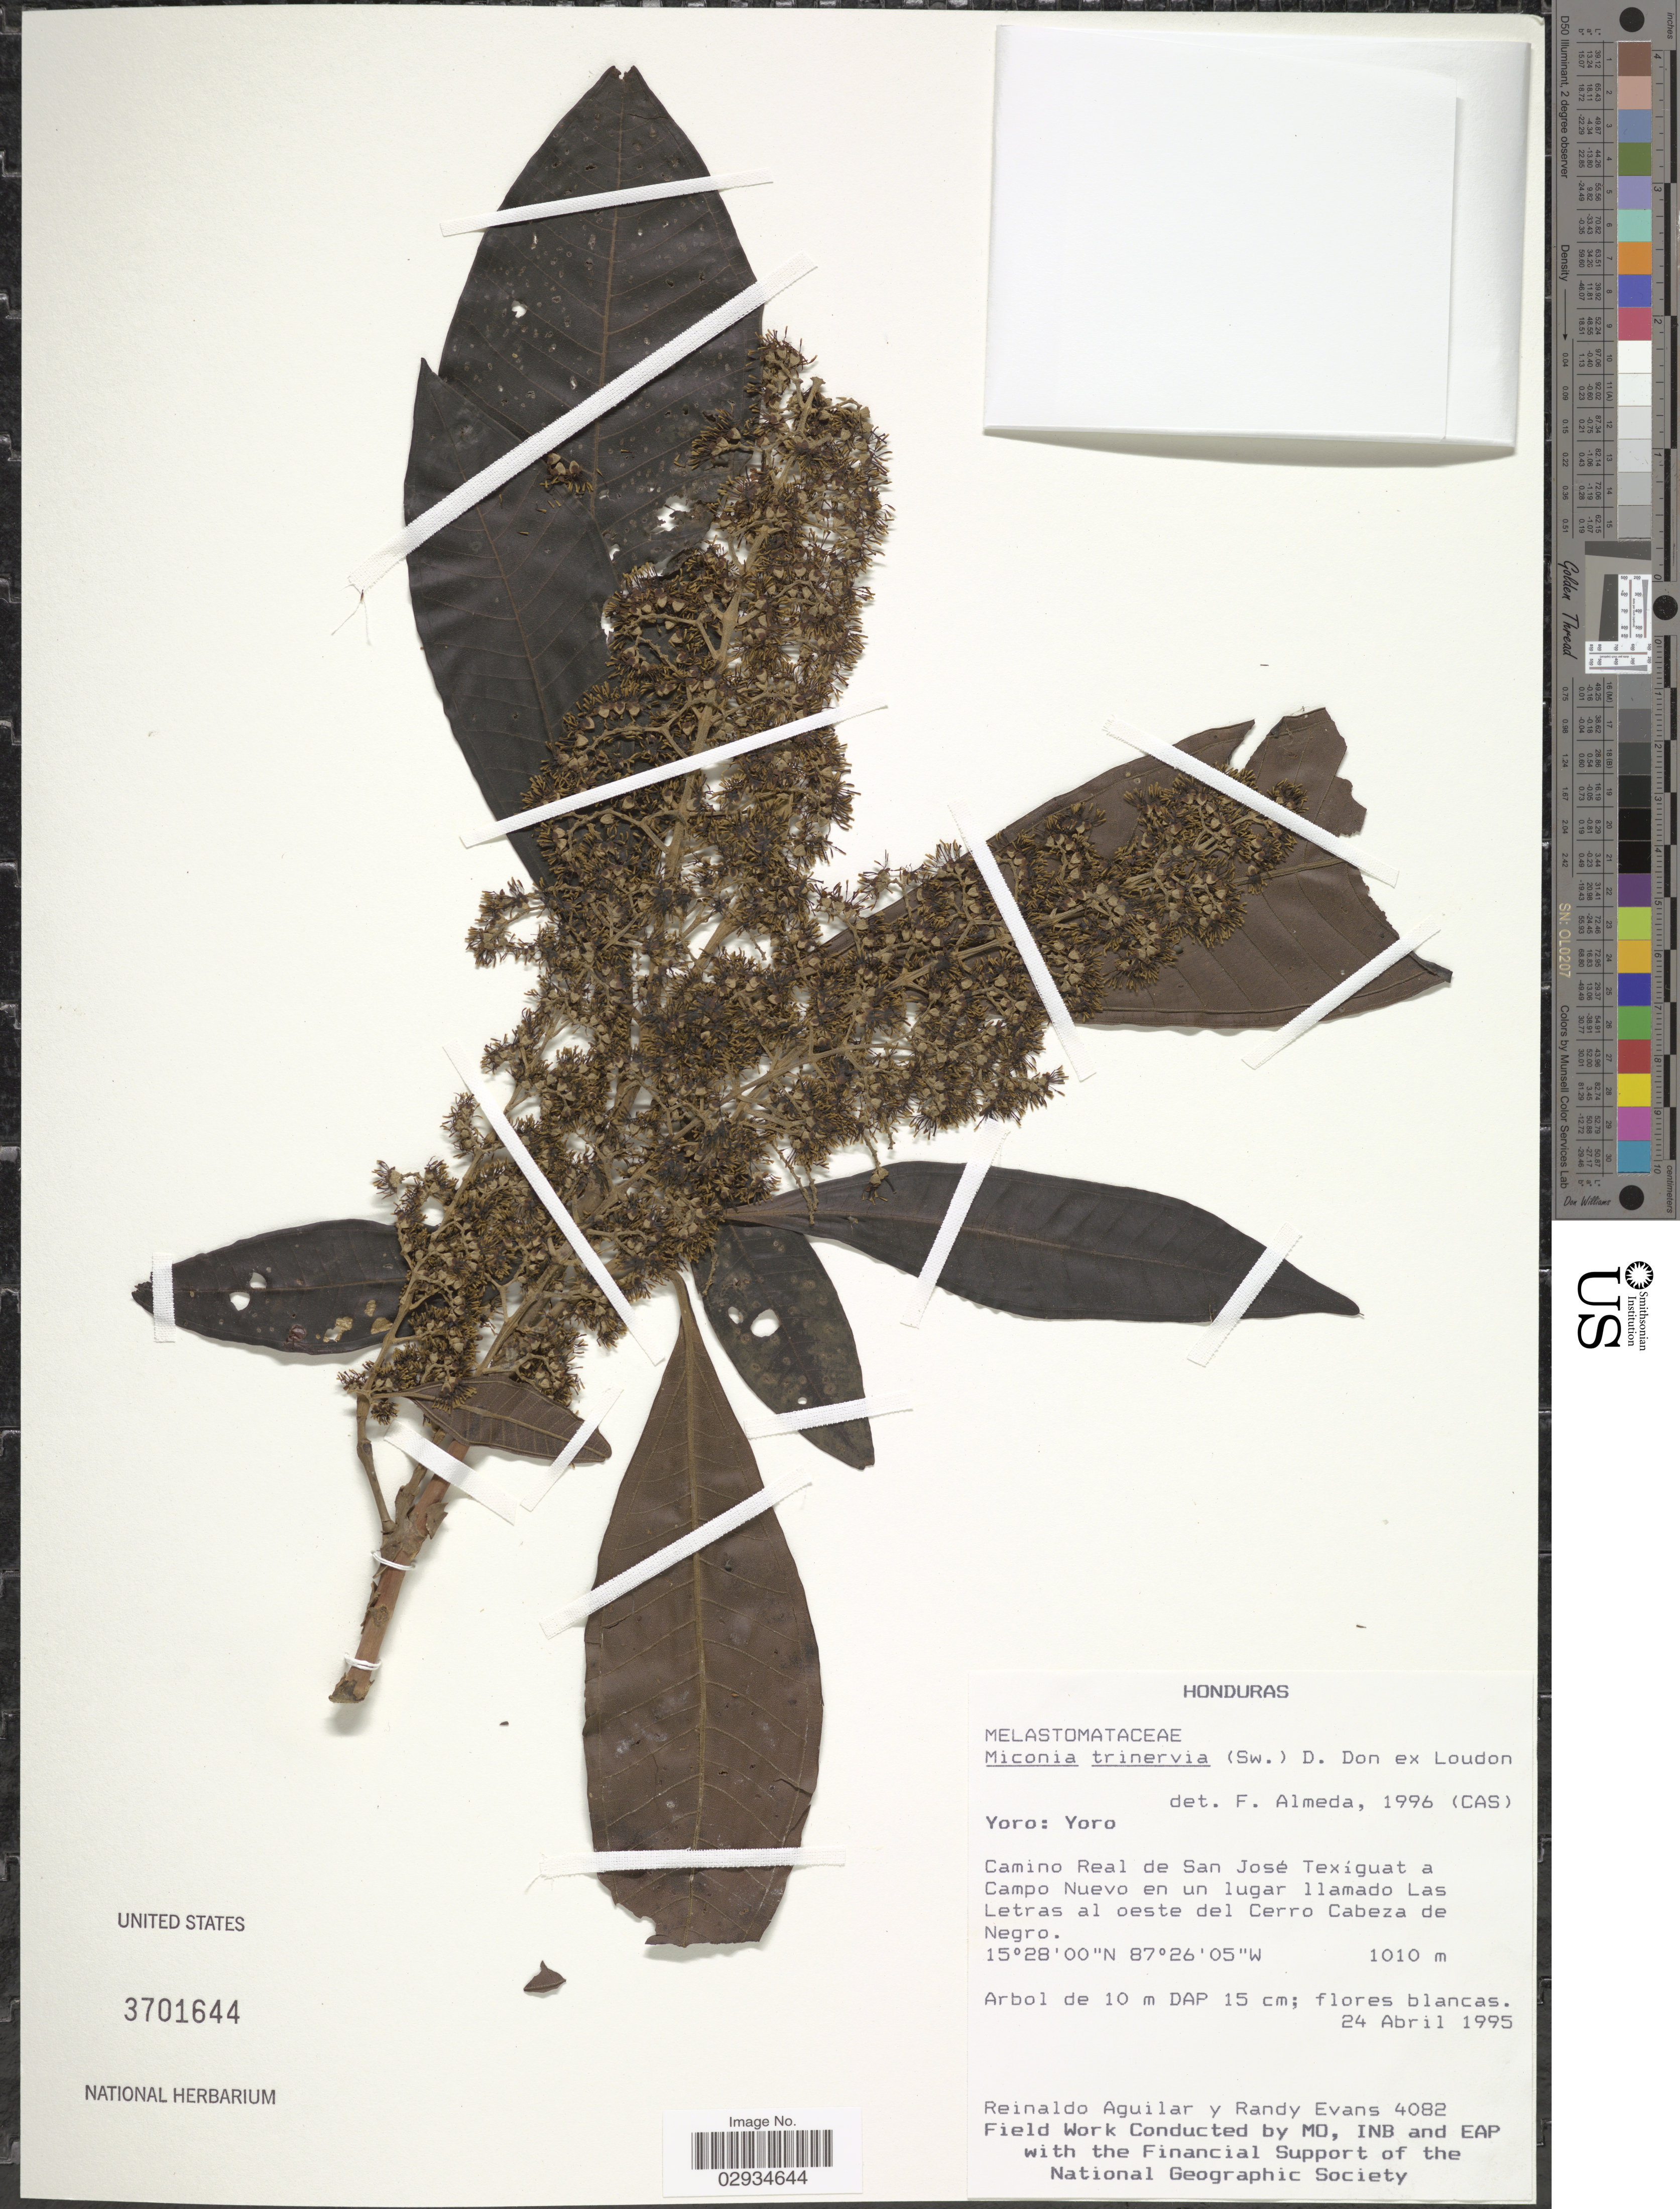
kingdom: Plantae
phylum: Tracheophyta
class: Magnoliopsida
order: Myrtales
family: Melastomataceae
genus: Miconia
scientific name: Miconia trinervia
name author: (Sw.) D. Don ex Loudon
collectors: R. Aguilar & R. Evans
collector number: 4082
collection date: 1995-04-24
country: Honduras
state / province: Yoro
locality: Yoro, Camino Real de San José Texíguat a Campo Nuevo en un lugar llamado Las Letras al oeste del Cerro Cabeza de Negro.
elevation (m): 1010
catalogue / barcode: US 3701644